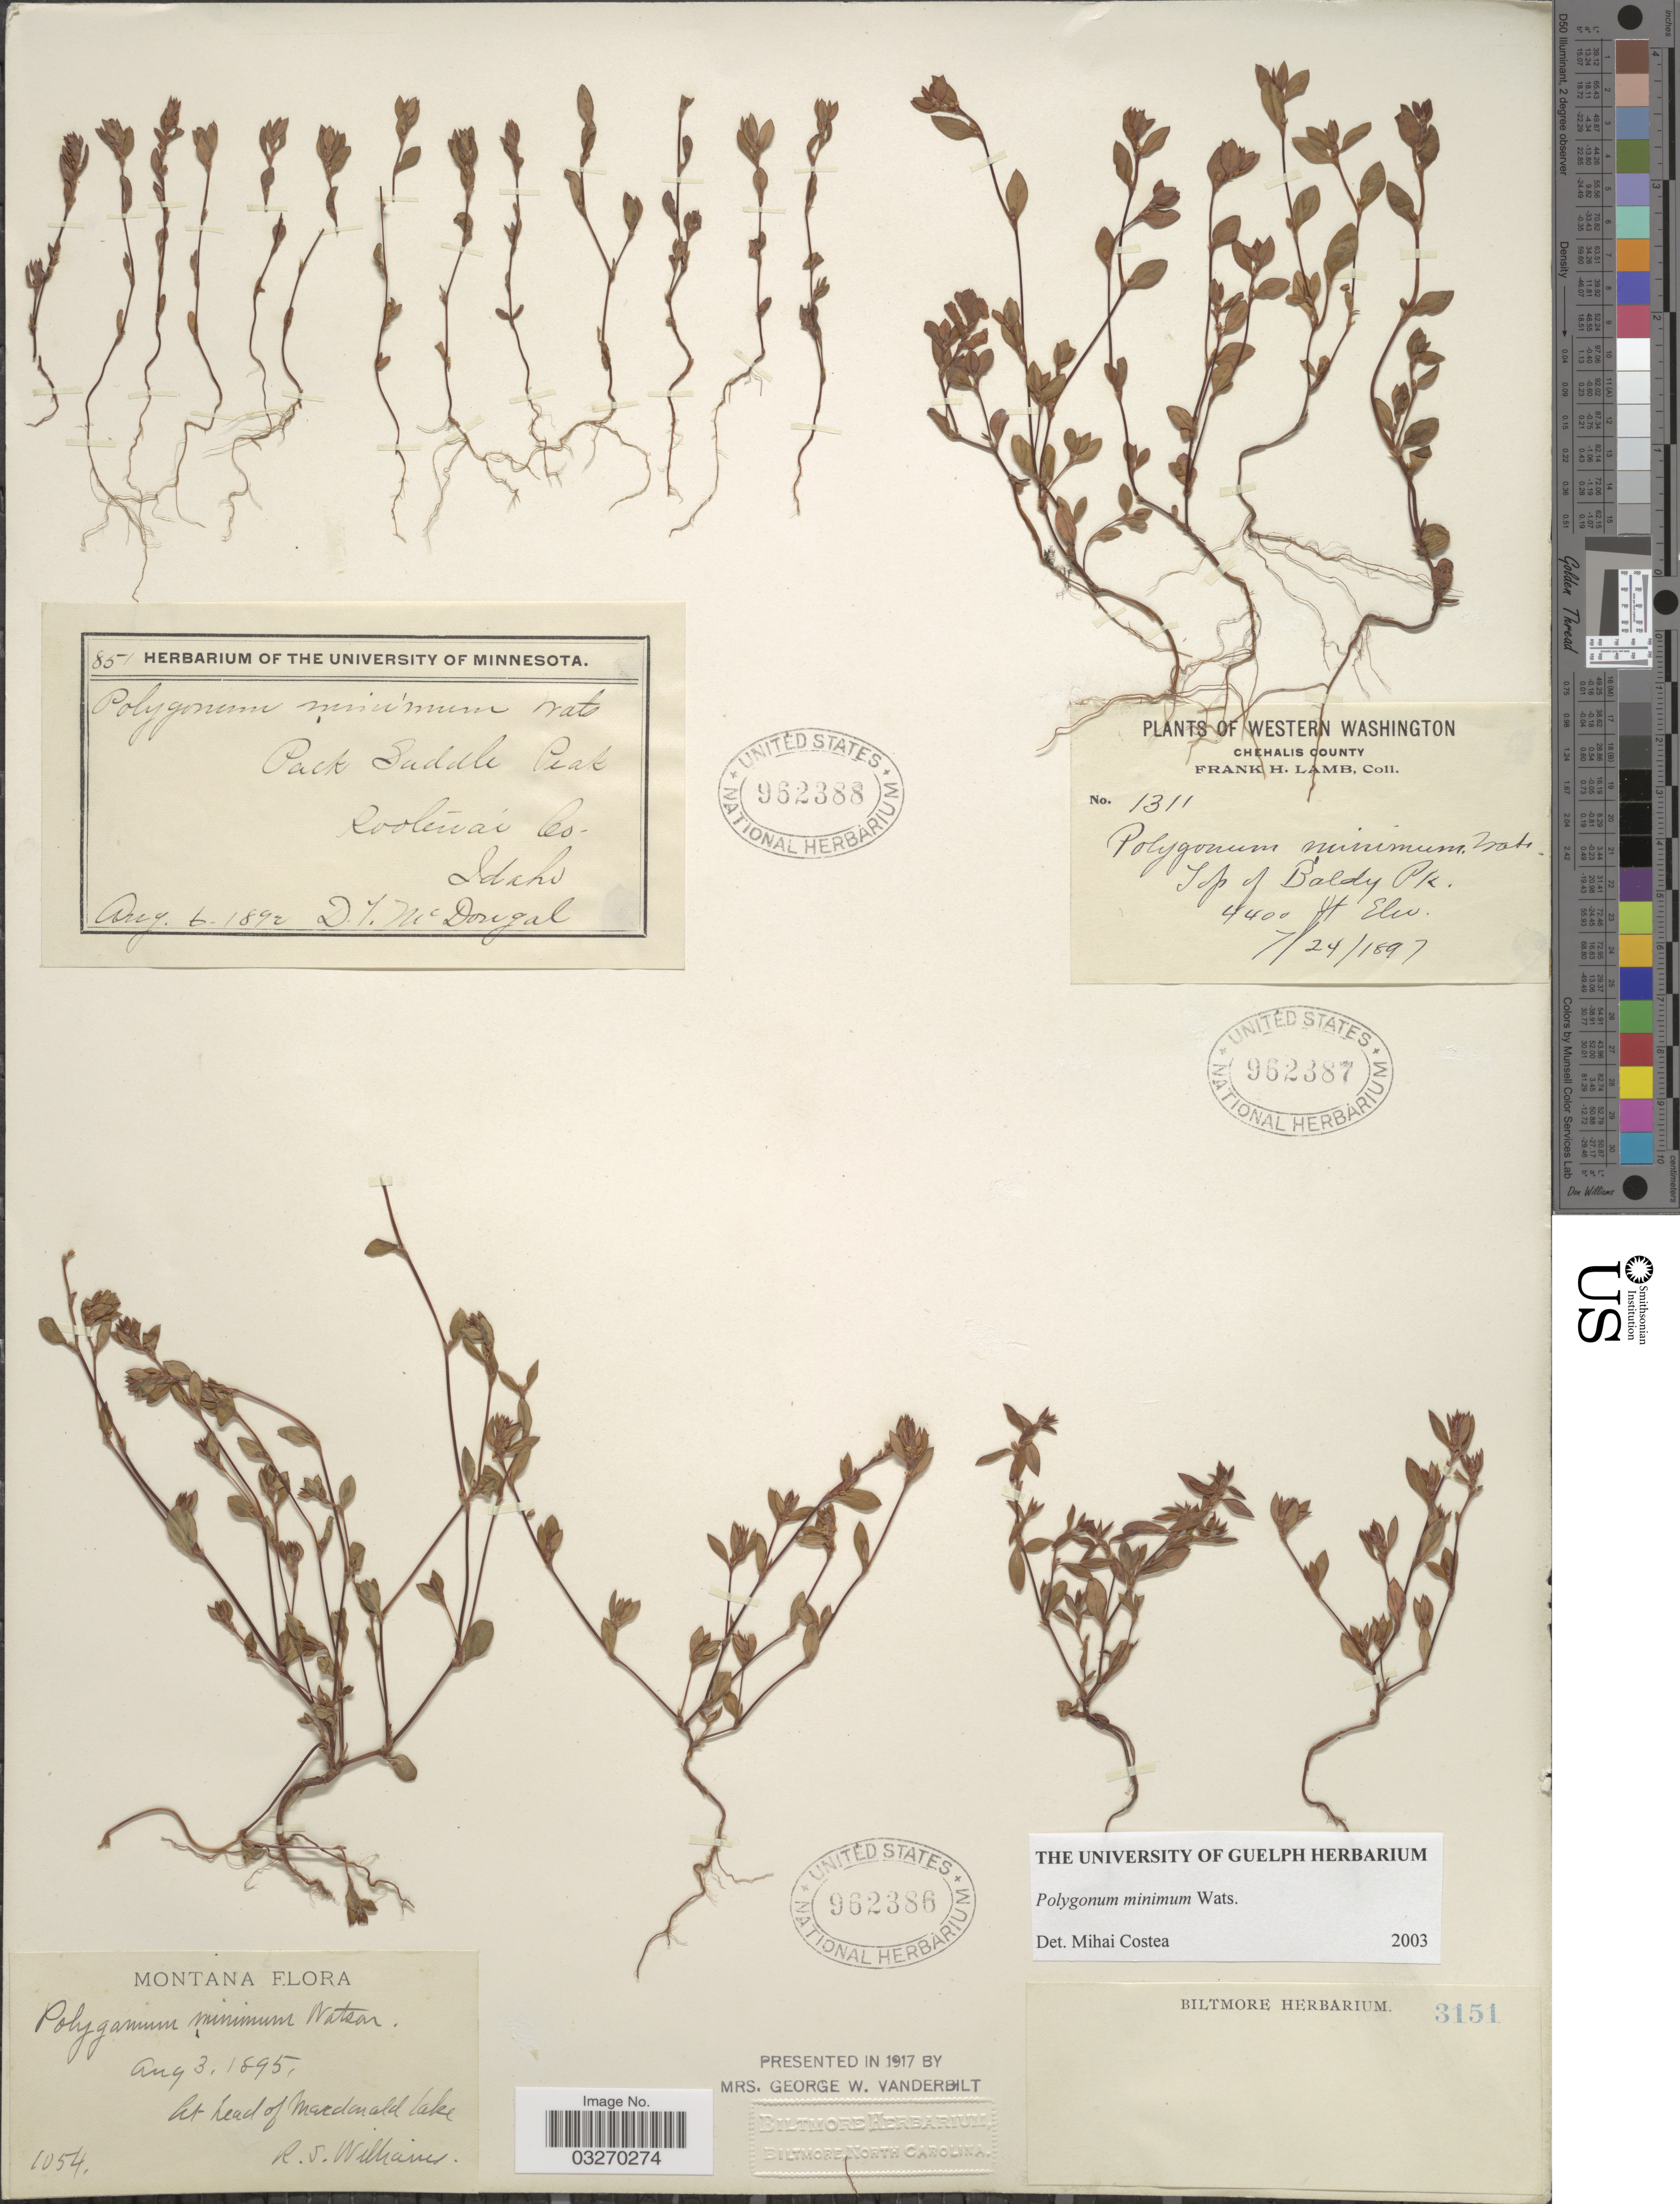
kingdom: Plantae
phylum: Tracheophyta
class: Magnoliopsida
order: Caryophyllales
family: Polygonaceae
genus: Polygonum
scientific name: Polygonum minimum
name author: S. Watson in C. King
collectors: D. McDougal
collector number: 851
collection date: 1892-08-06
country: United States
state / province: Idaho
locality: Pack Saddle Peak. Kootenai Co.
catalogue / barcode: US 962388-3